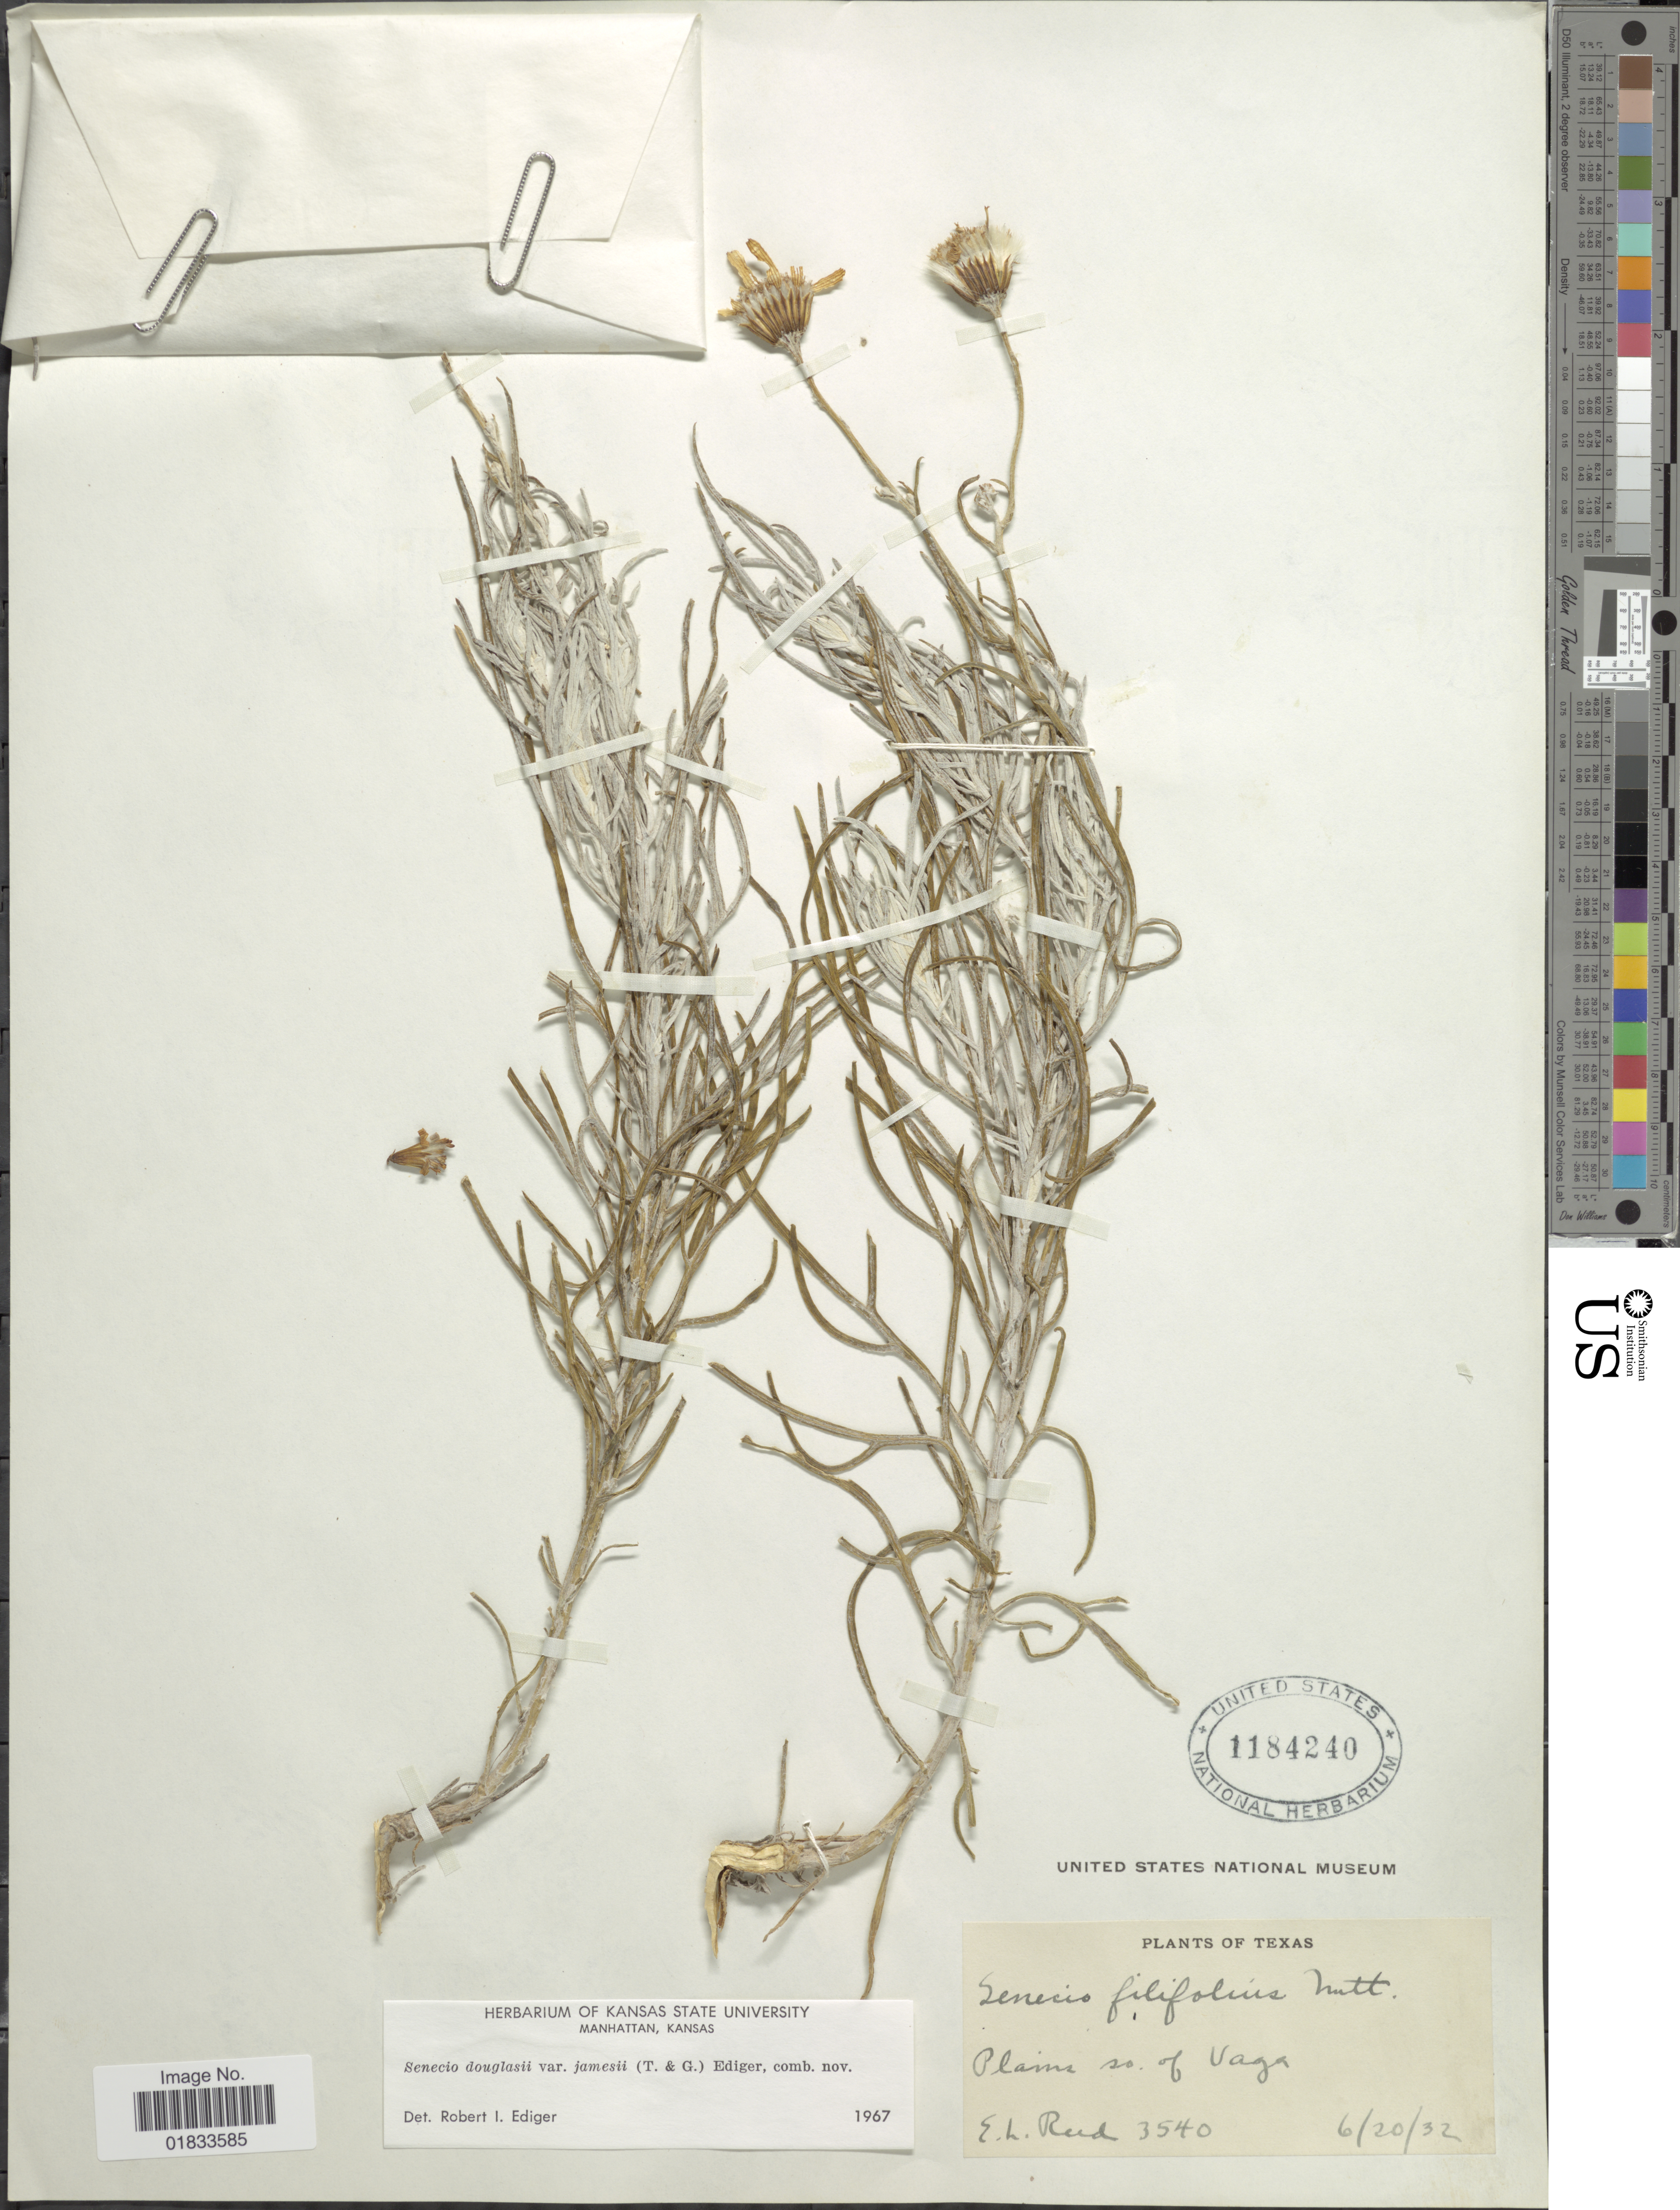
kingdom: Plantae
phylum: Tracheophyta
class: Magnoliopsida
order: Asterales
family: Asteraceae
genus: Senecio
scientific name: Senecio flaccidus var. flaccidus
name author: Less.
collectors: E. Reed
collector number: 3540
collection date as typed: Transcribed d/m/y: 20/6/32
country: United States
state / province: Texas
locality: Plains so. of Vaga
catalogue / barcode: US 1184240